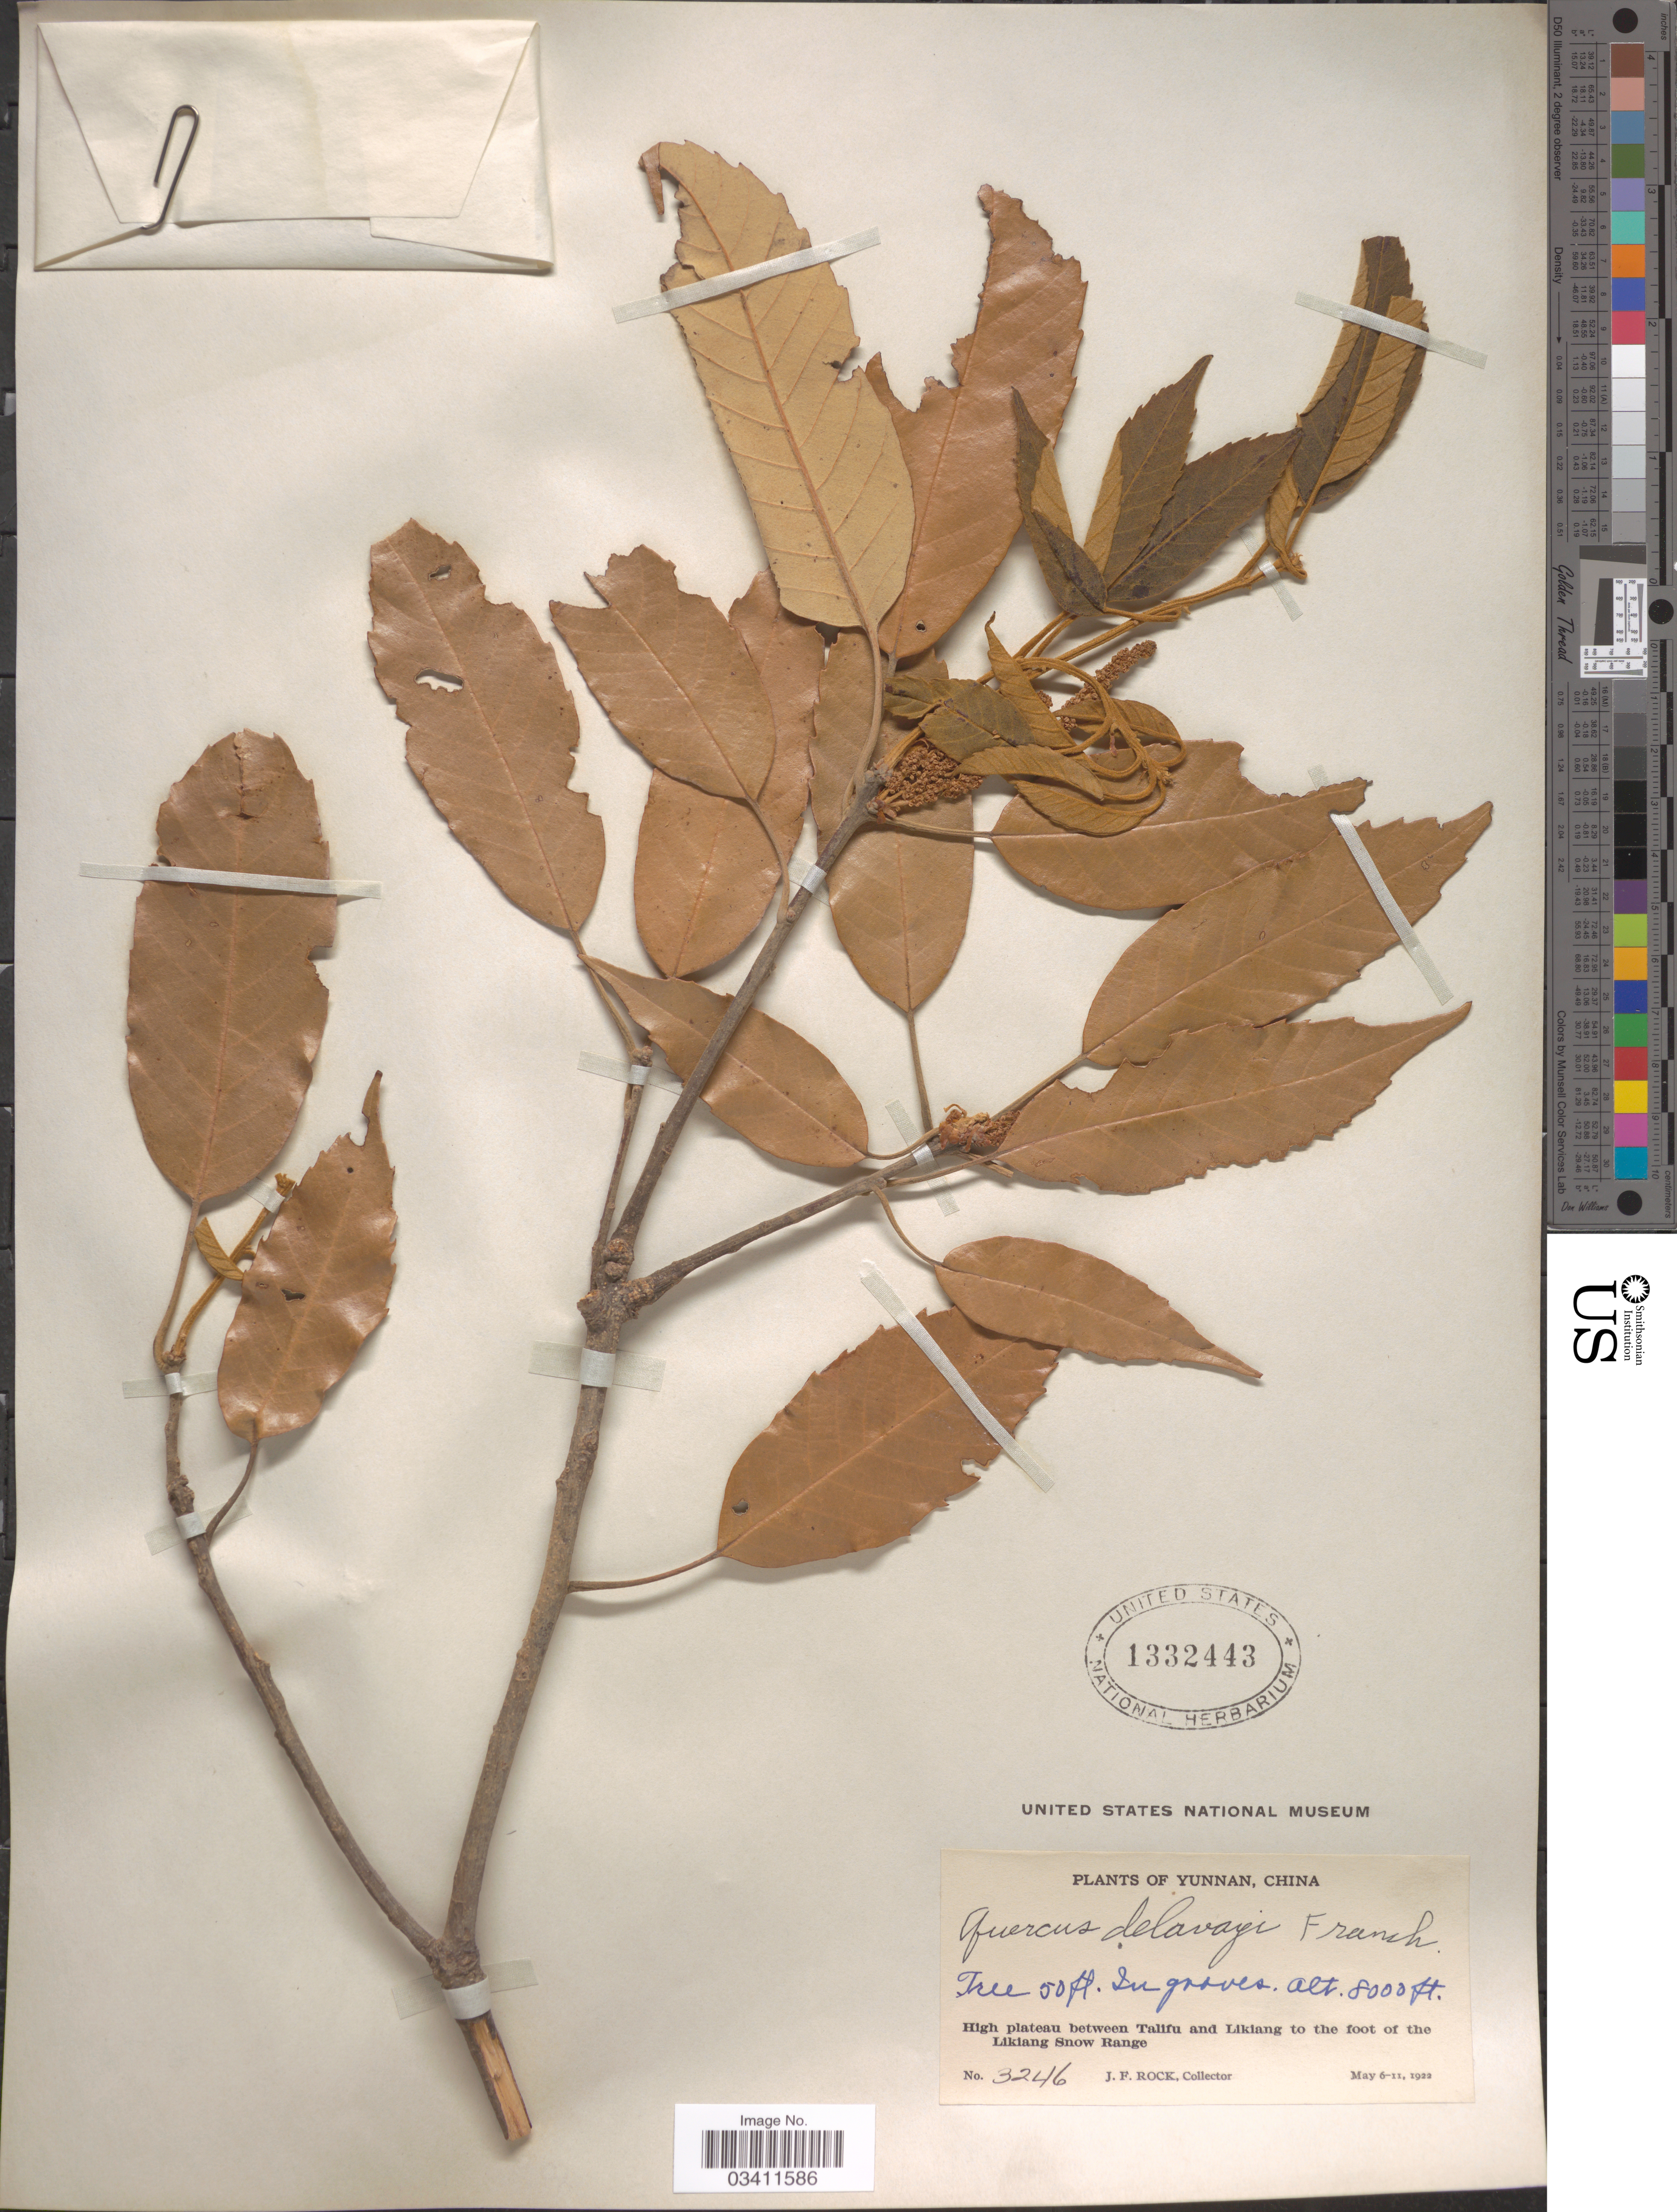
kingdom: Plantae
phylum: Tracheophyta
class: Magnoliopsida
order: Fagales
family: Fagaceae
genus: Quercus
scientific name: Quercus delavayi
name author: Franch.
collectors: J. Rock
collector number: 3246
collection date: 1922-05-06/1922-05-11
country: China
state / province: Yunnan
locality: High plateau between Talifu and Likiang to the foot of the Likiang Snow Range. In groves.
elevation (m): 2438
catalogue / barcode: US 1332443